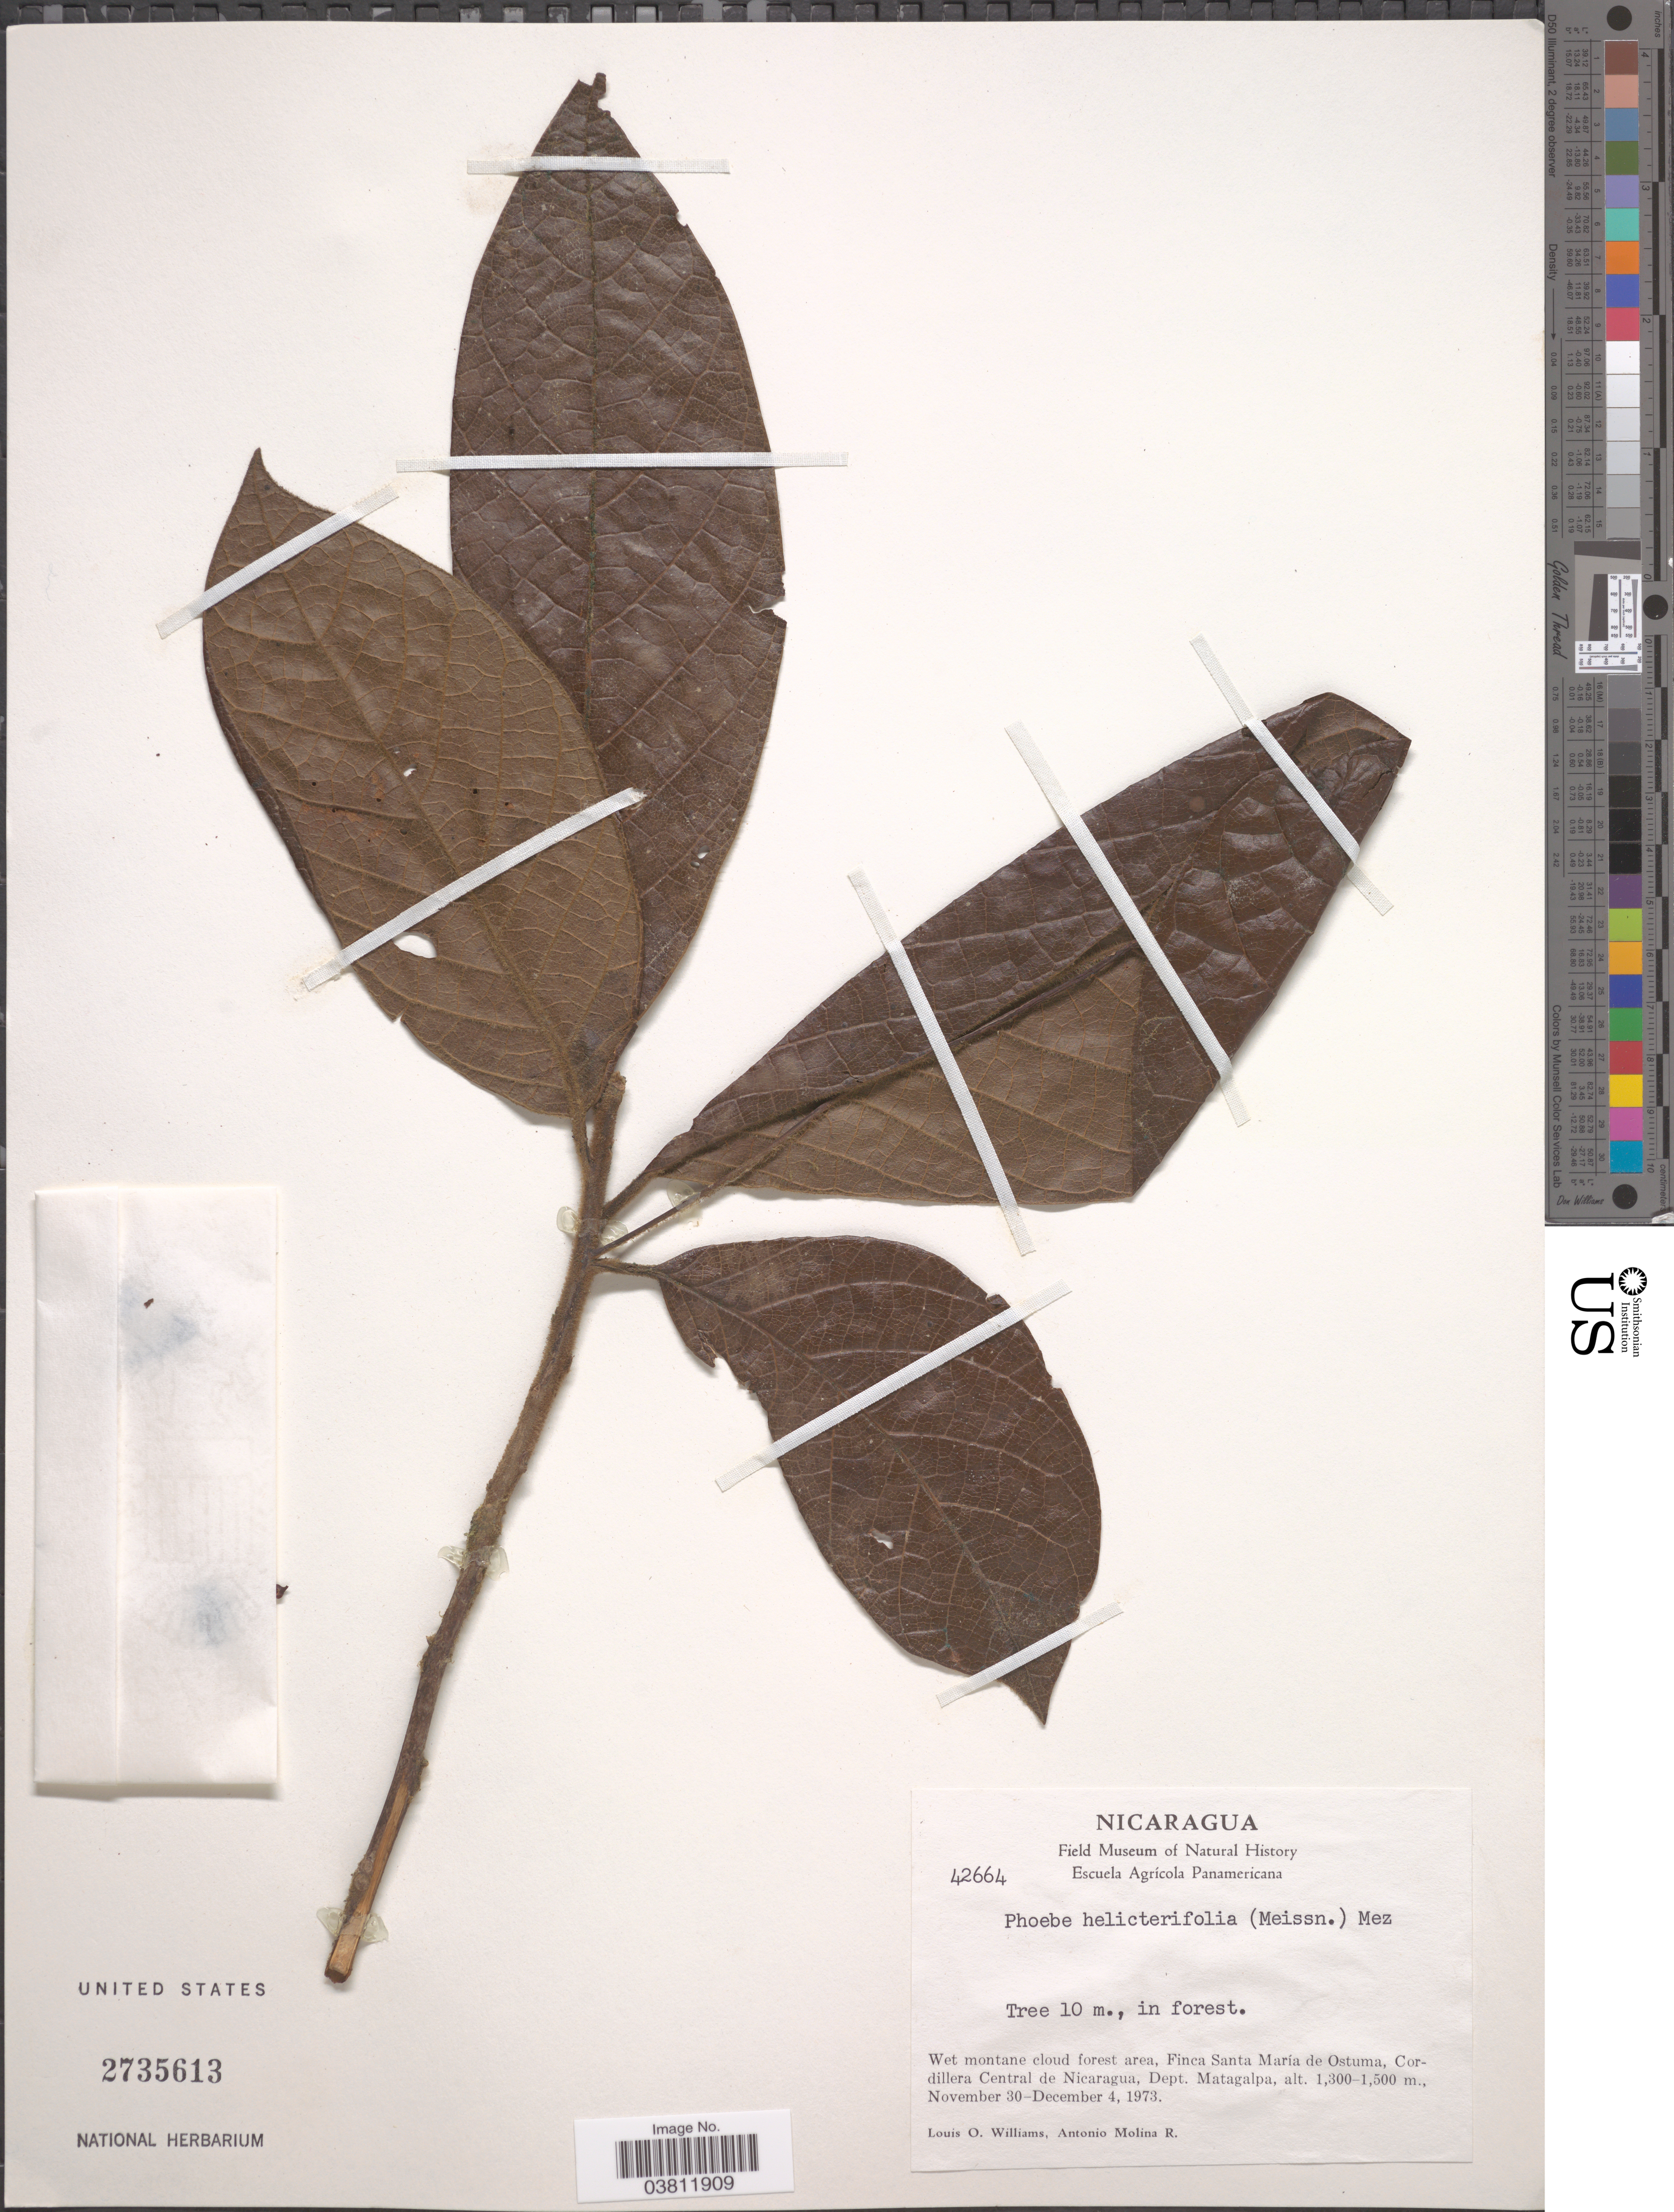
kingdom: Plantae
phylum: Tracheophyta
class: Magnoliopsida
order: Laurales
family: Lauraceae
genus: Phoebe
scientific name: Phoebe helicterifolia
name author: (Meisn.) Mez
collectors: L. O. Williams & A. Molina R.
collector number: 42664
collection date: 1973-11-30/1973-12-04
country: Nicaragua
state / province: Matagalpa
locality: Wet montane cloud forest area, Finca Santa María de Ostuma, Cordillera Central de Nicaragua, Dept. Matagalpa.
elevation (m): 1300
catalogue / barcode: US 2735613